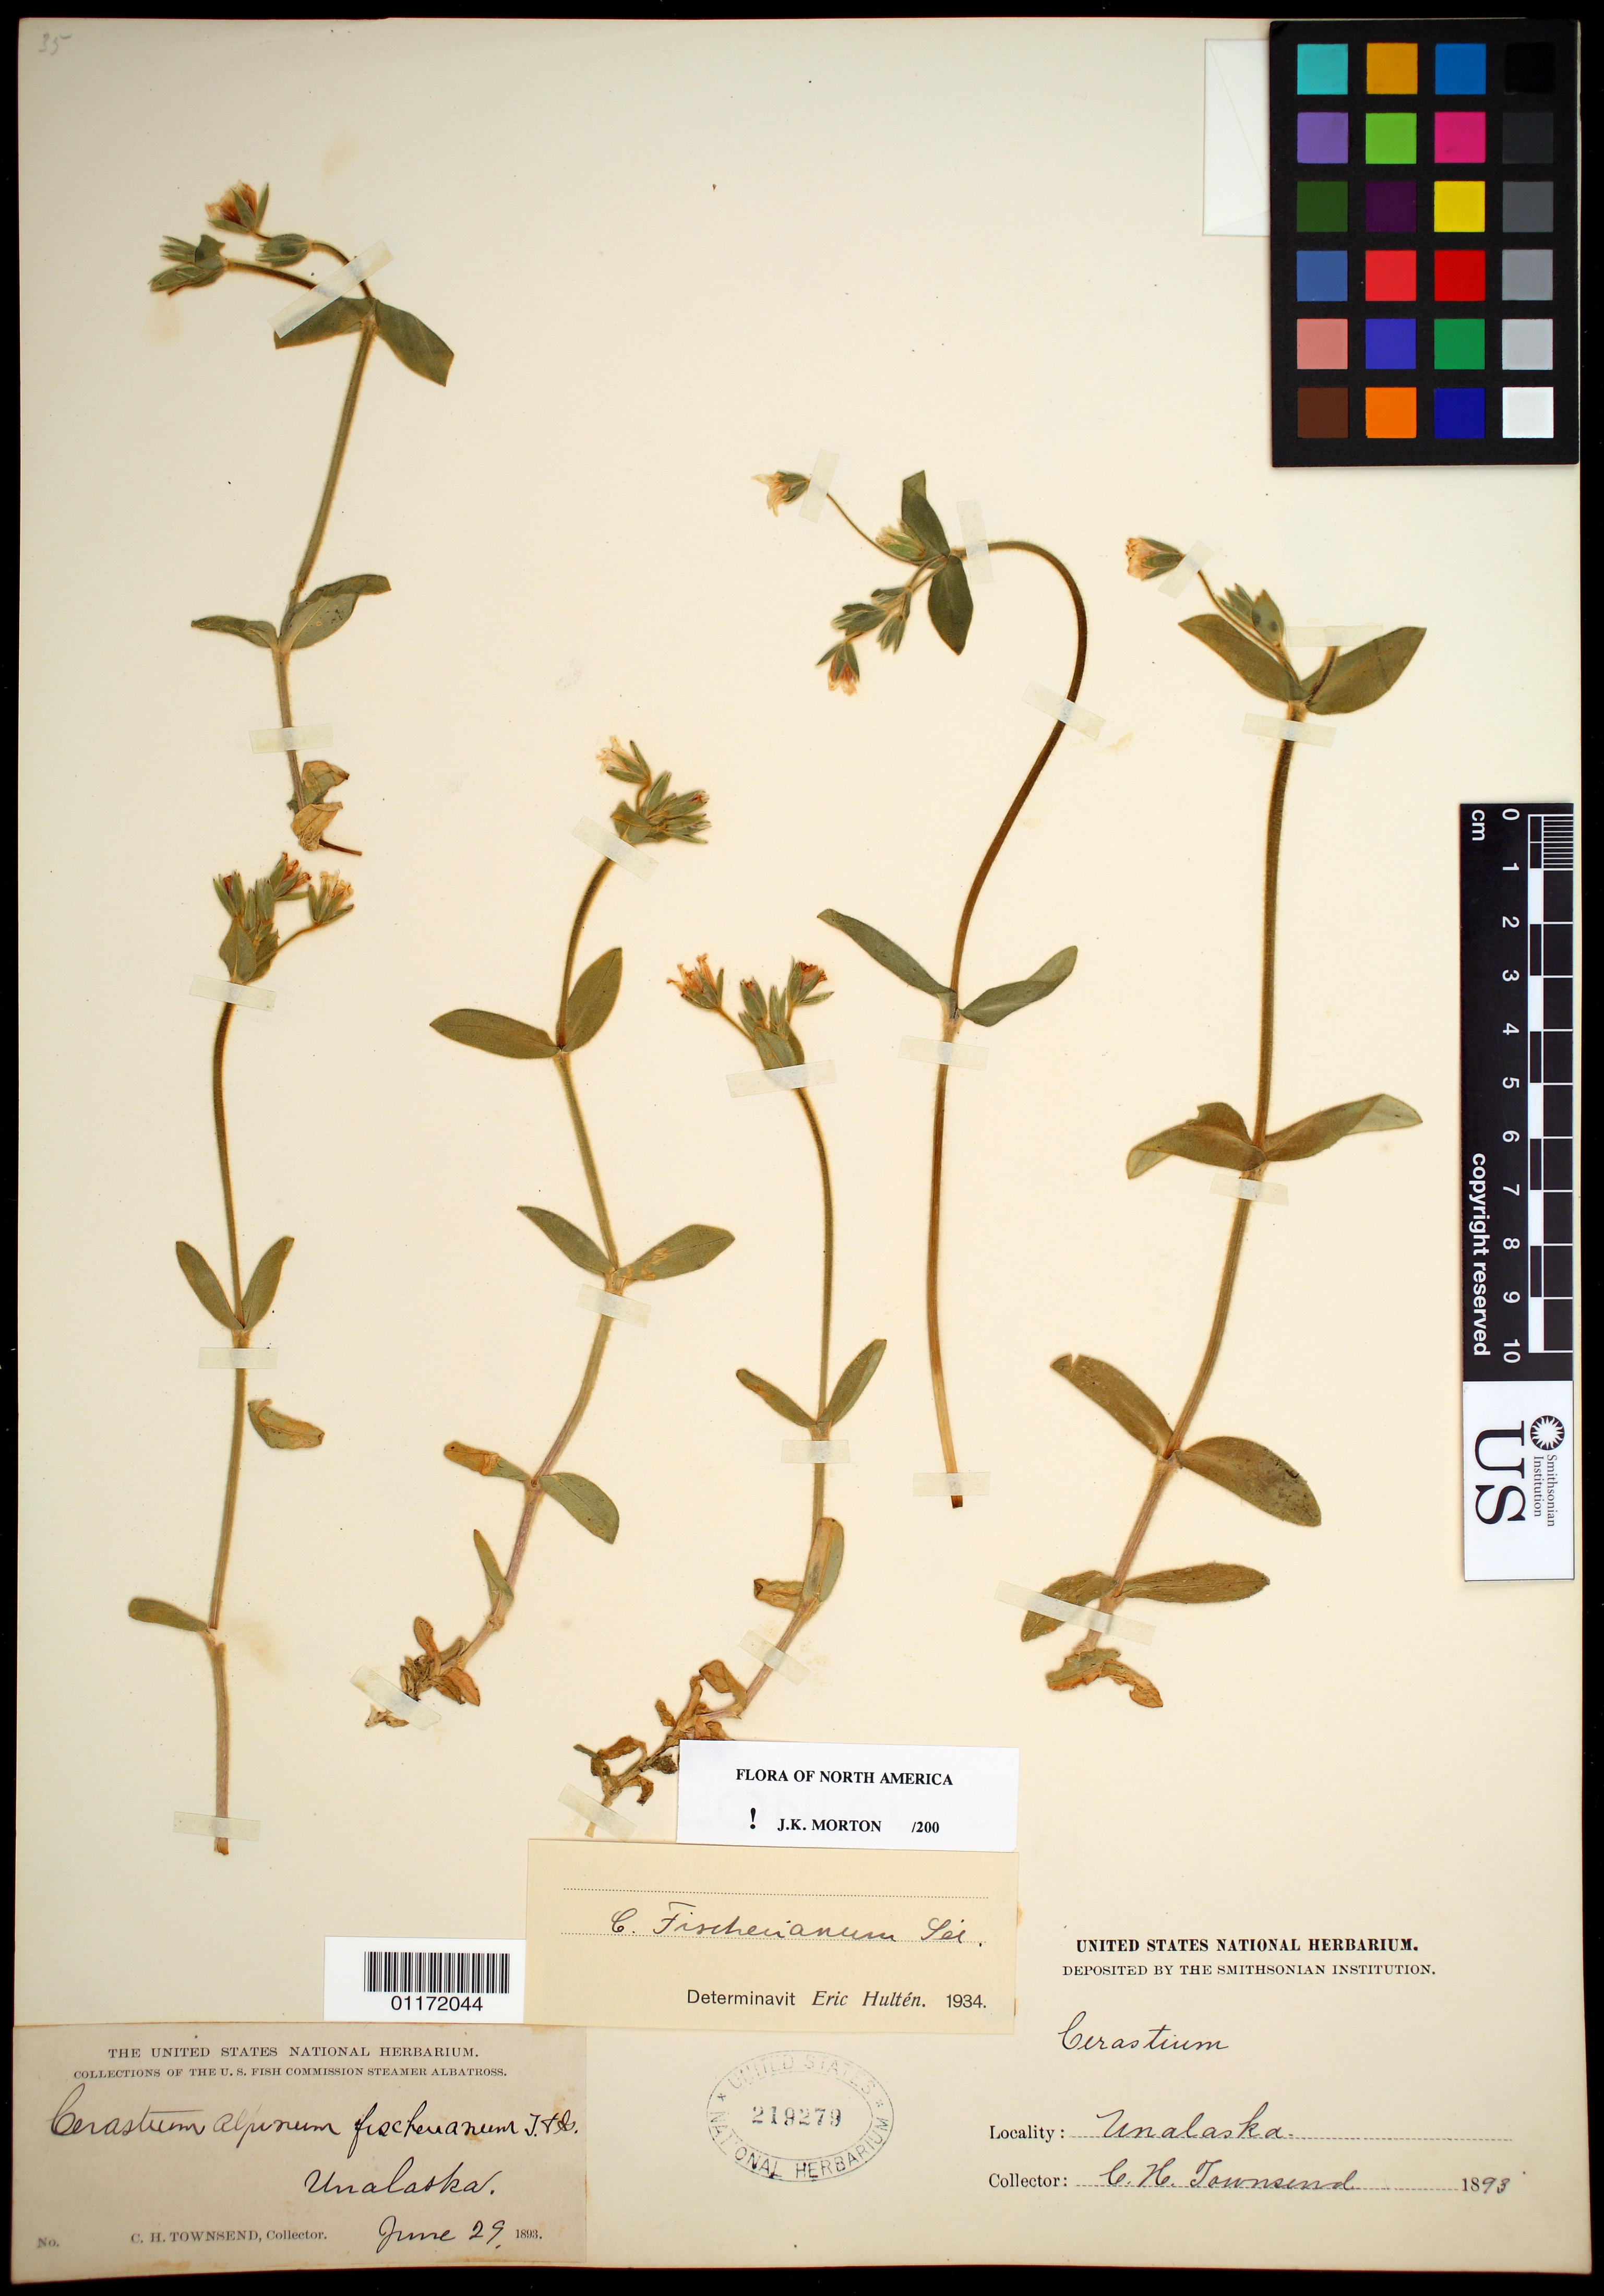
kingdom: Plantae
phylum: Tracheophyta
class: Magnoliopsida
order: Caryophyllales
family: Caryophyllaceae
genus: Cerastium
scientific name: Cerastium fischerianum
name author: Ser.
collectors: C. H. Townsend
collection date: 1893-06-29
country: United States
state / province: Alaska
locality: Unalaska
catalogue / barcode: US 219279